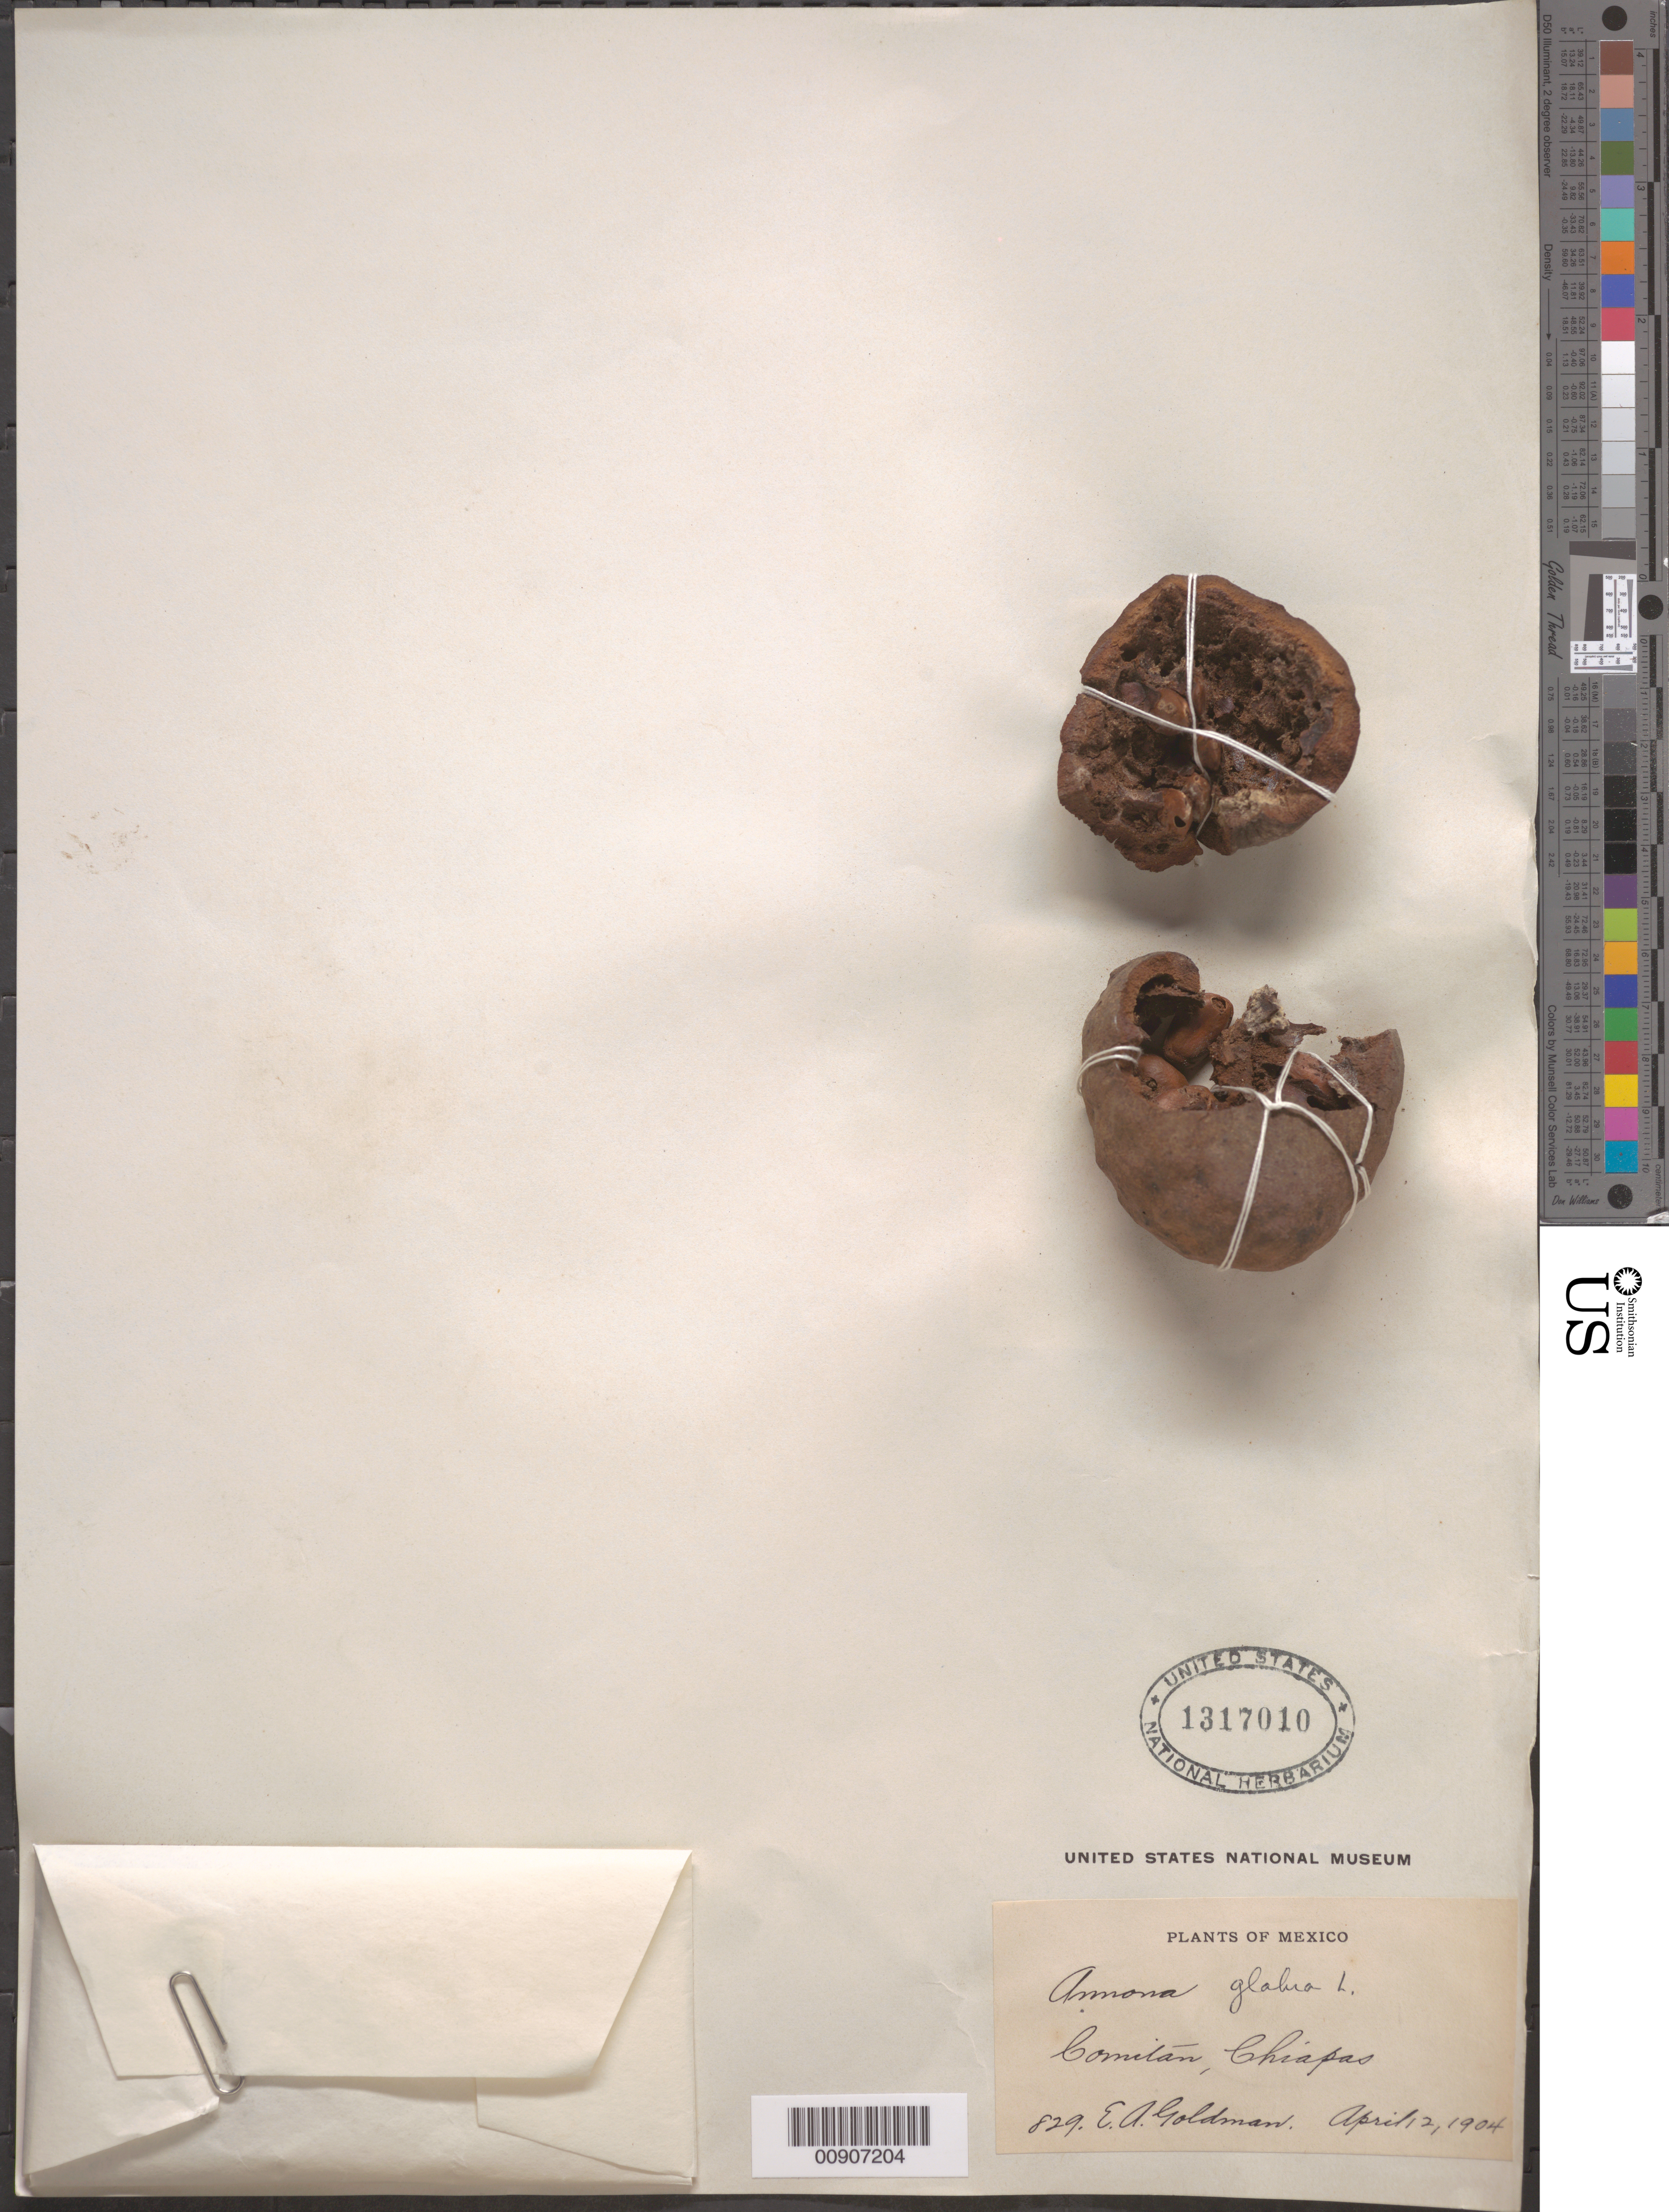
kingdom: Plantae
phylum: Tracheophyta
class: Magnoliopsida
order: Magnoliales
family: Annonaceae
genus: Annona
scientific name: Annona glabra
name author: L.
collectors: E. A. Goldman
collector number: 829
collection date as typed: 12 Apr 1904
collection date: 1904-04-12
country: Mexico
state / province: Chiapas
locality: Comitán, Chiapas.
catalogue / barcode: US 1317010